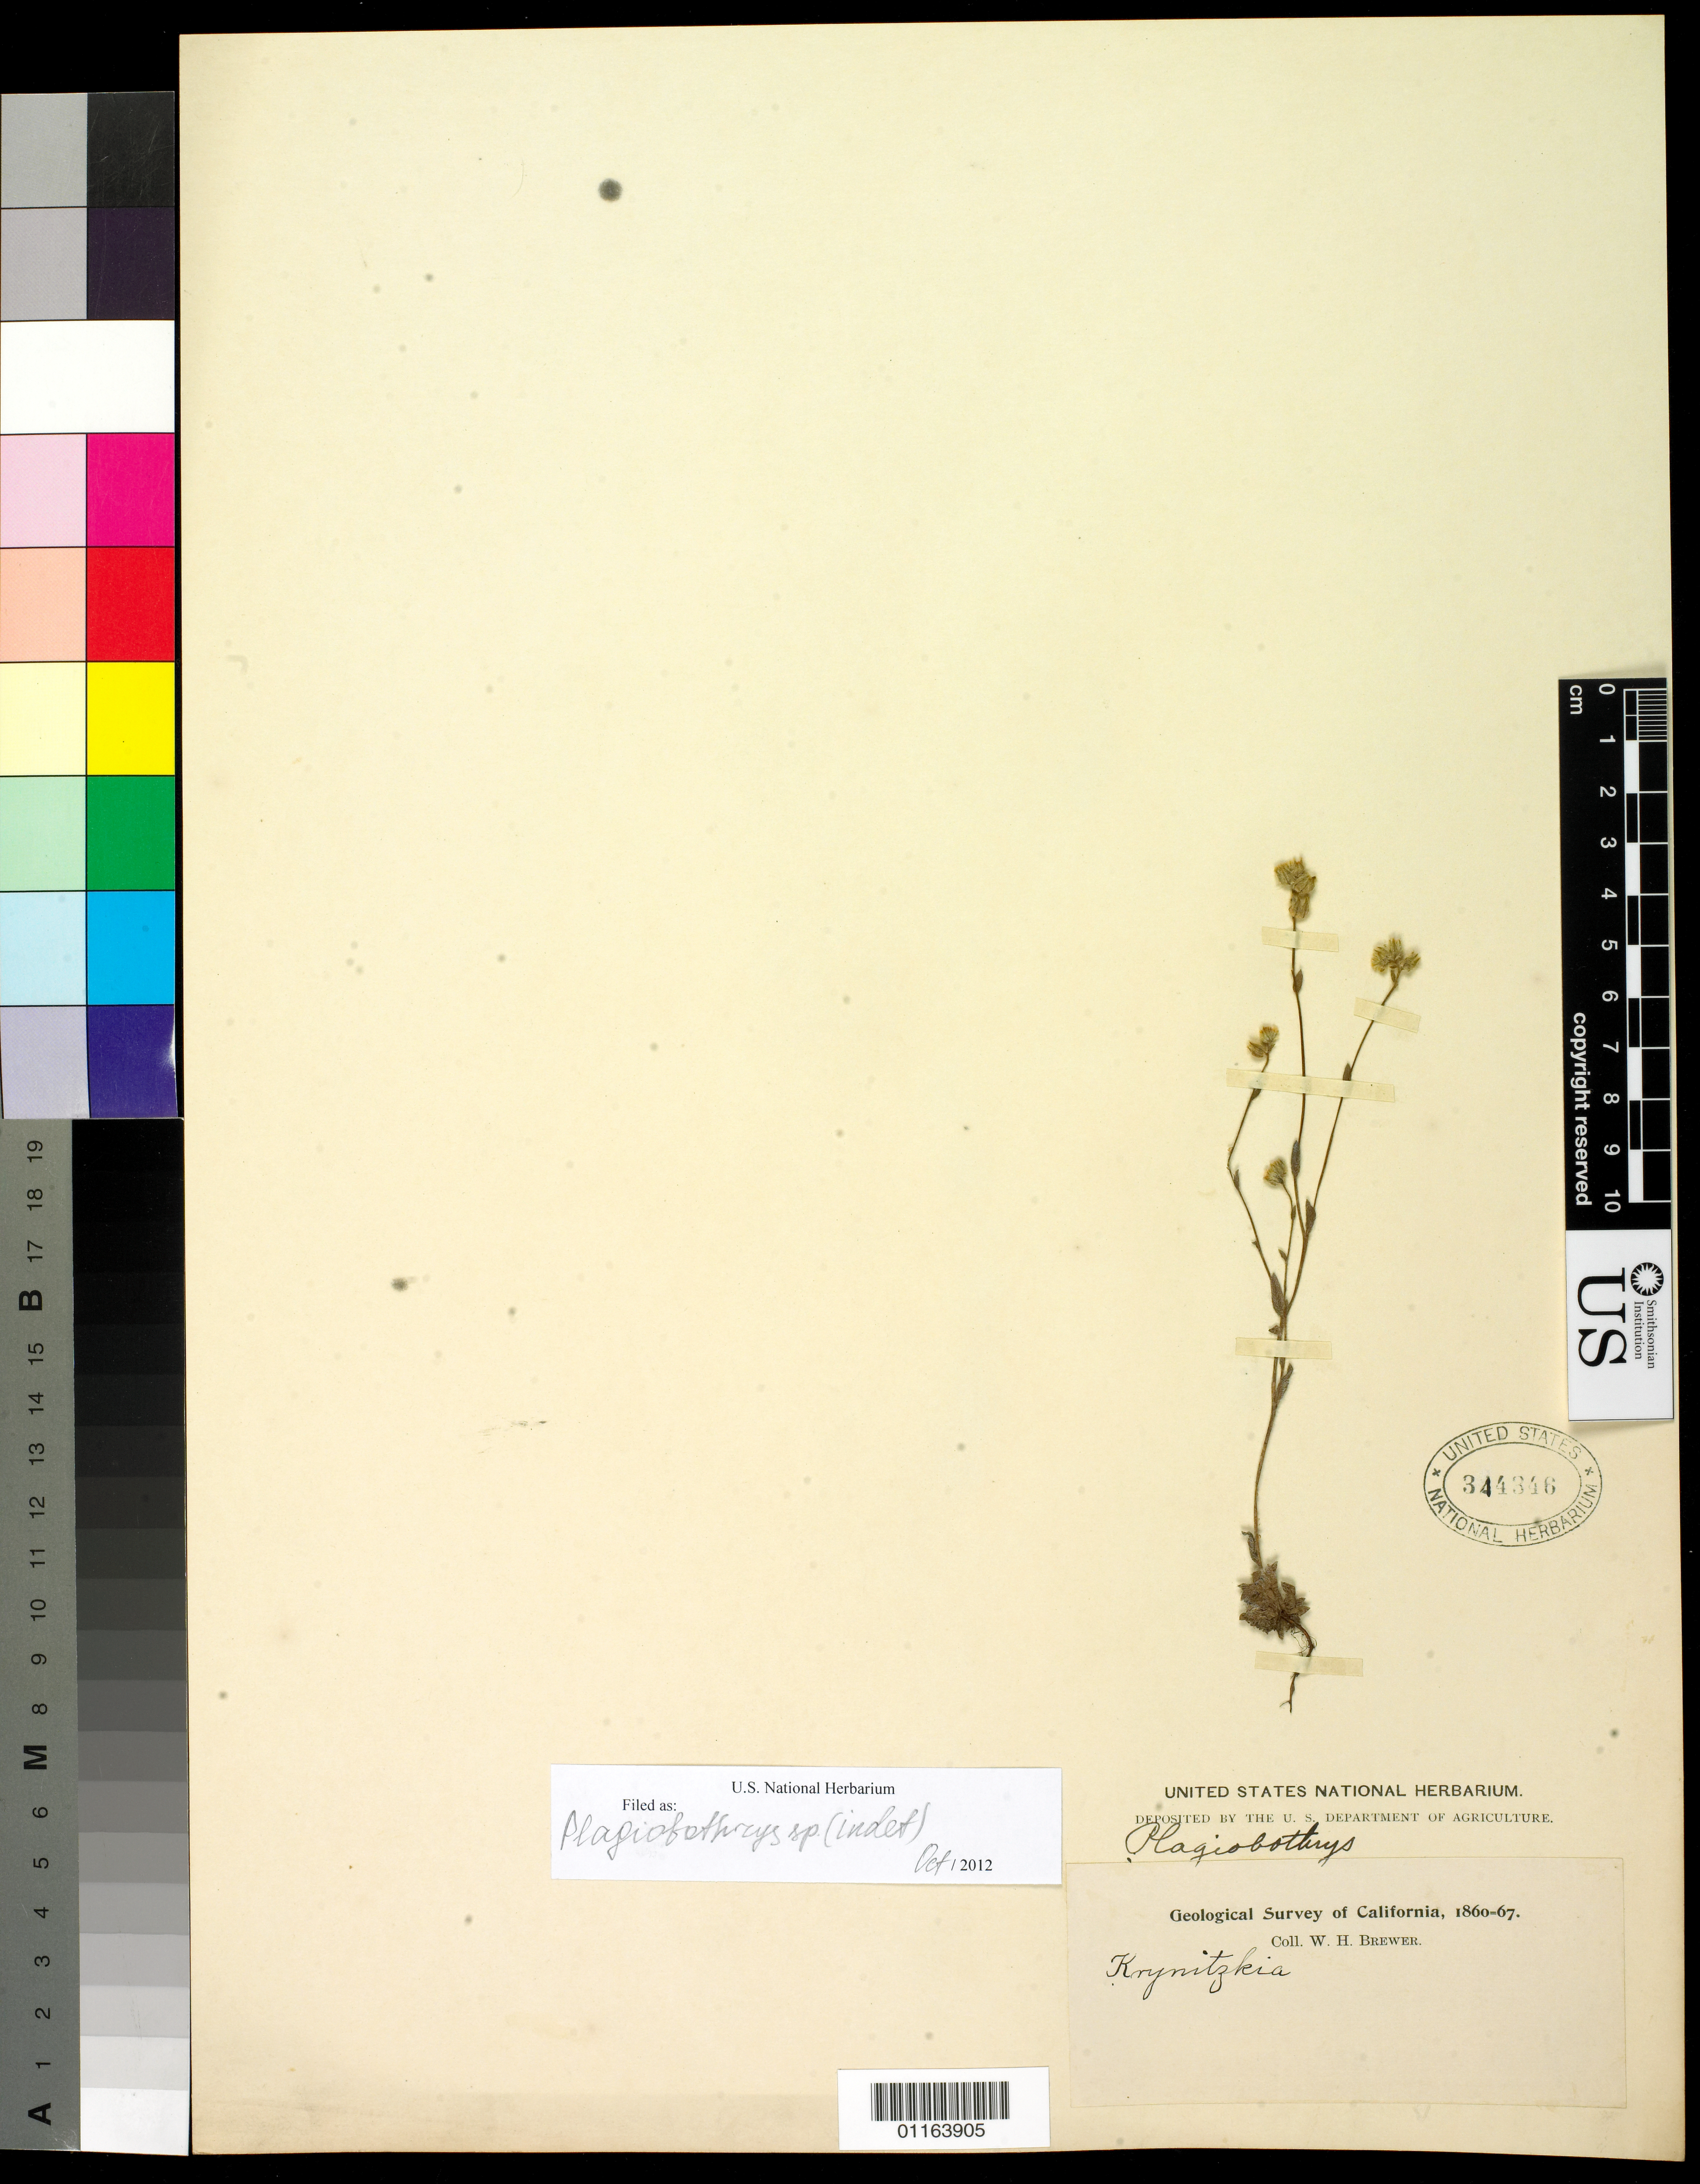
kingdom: Plantae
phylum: Tracheophyta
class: Magnoliopsida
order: Boraginales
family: Boraginaceae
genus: Plagiobothrys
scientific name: Plagiobothrys sp.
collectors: W. H. Brewer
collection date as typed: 1860 to -- --- 1867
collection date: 1860/1867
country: United States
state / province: California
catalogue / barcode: US 344346